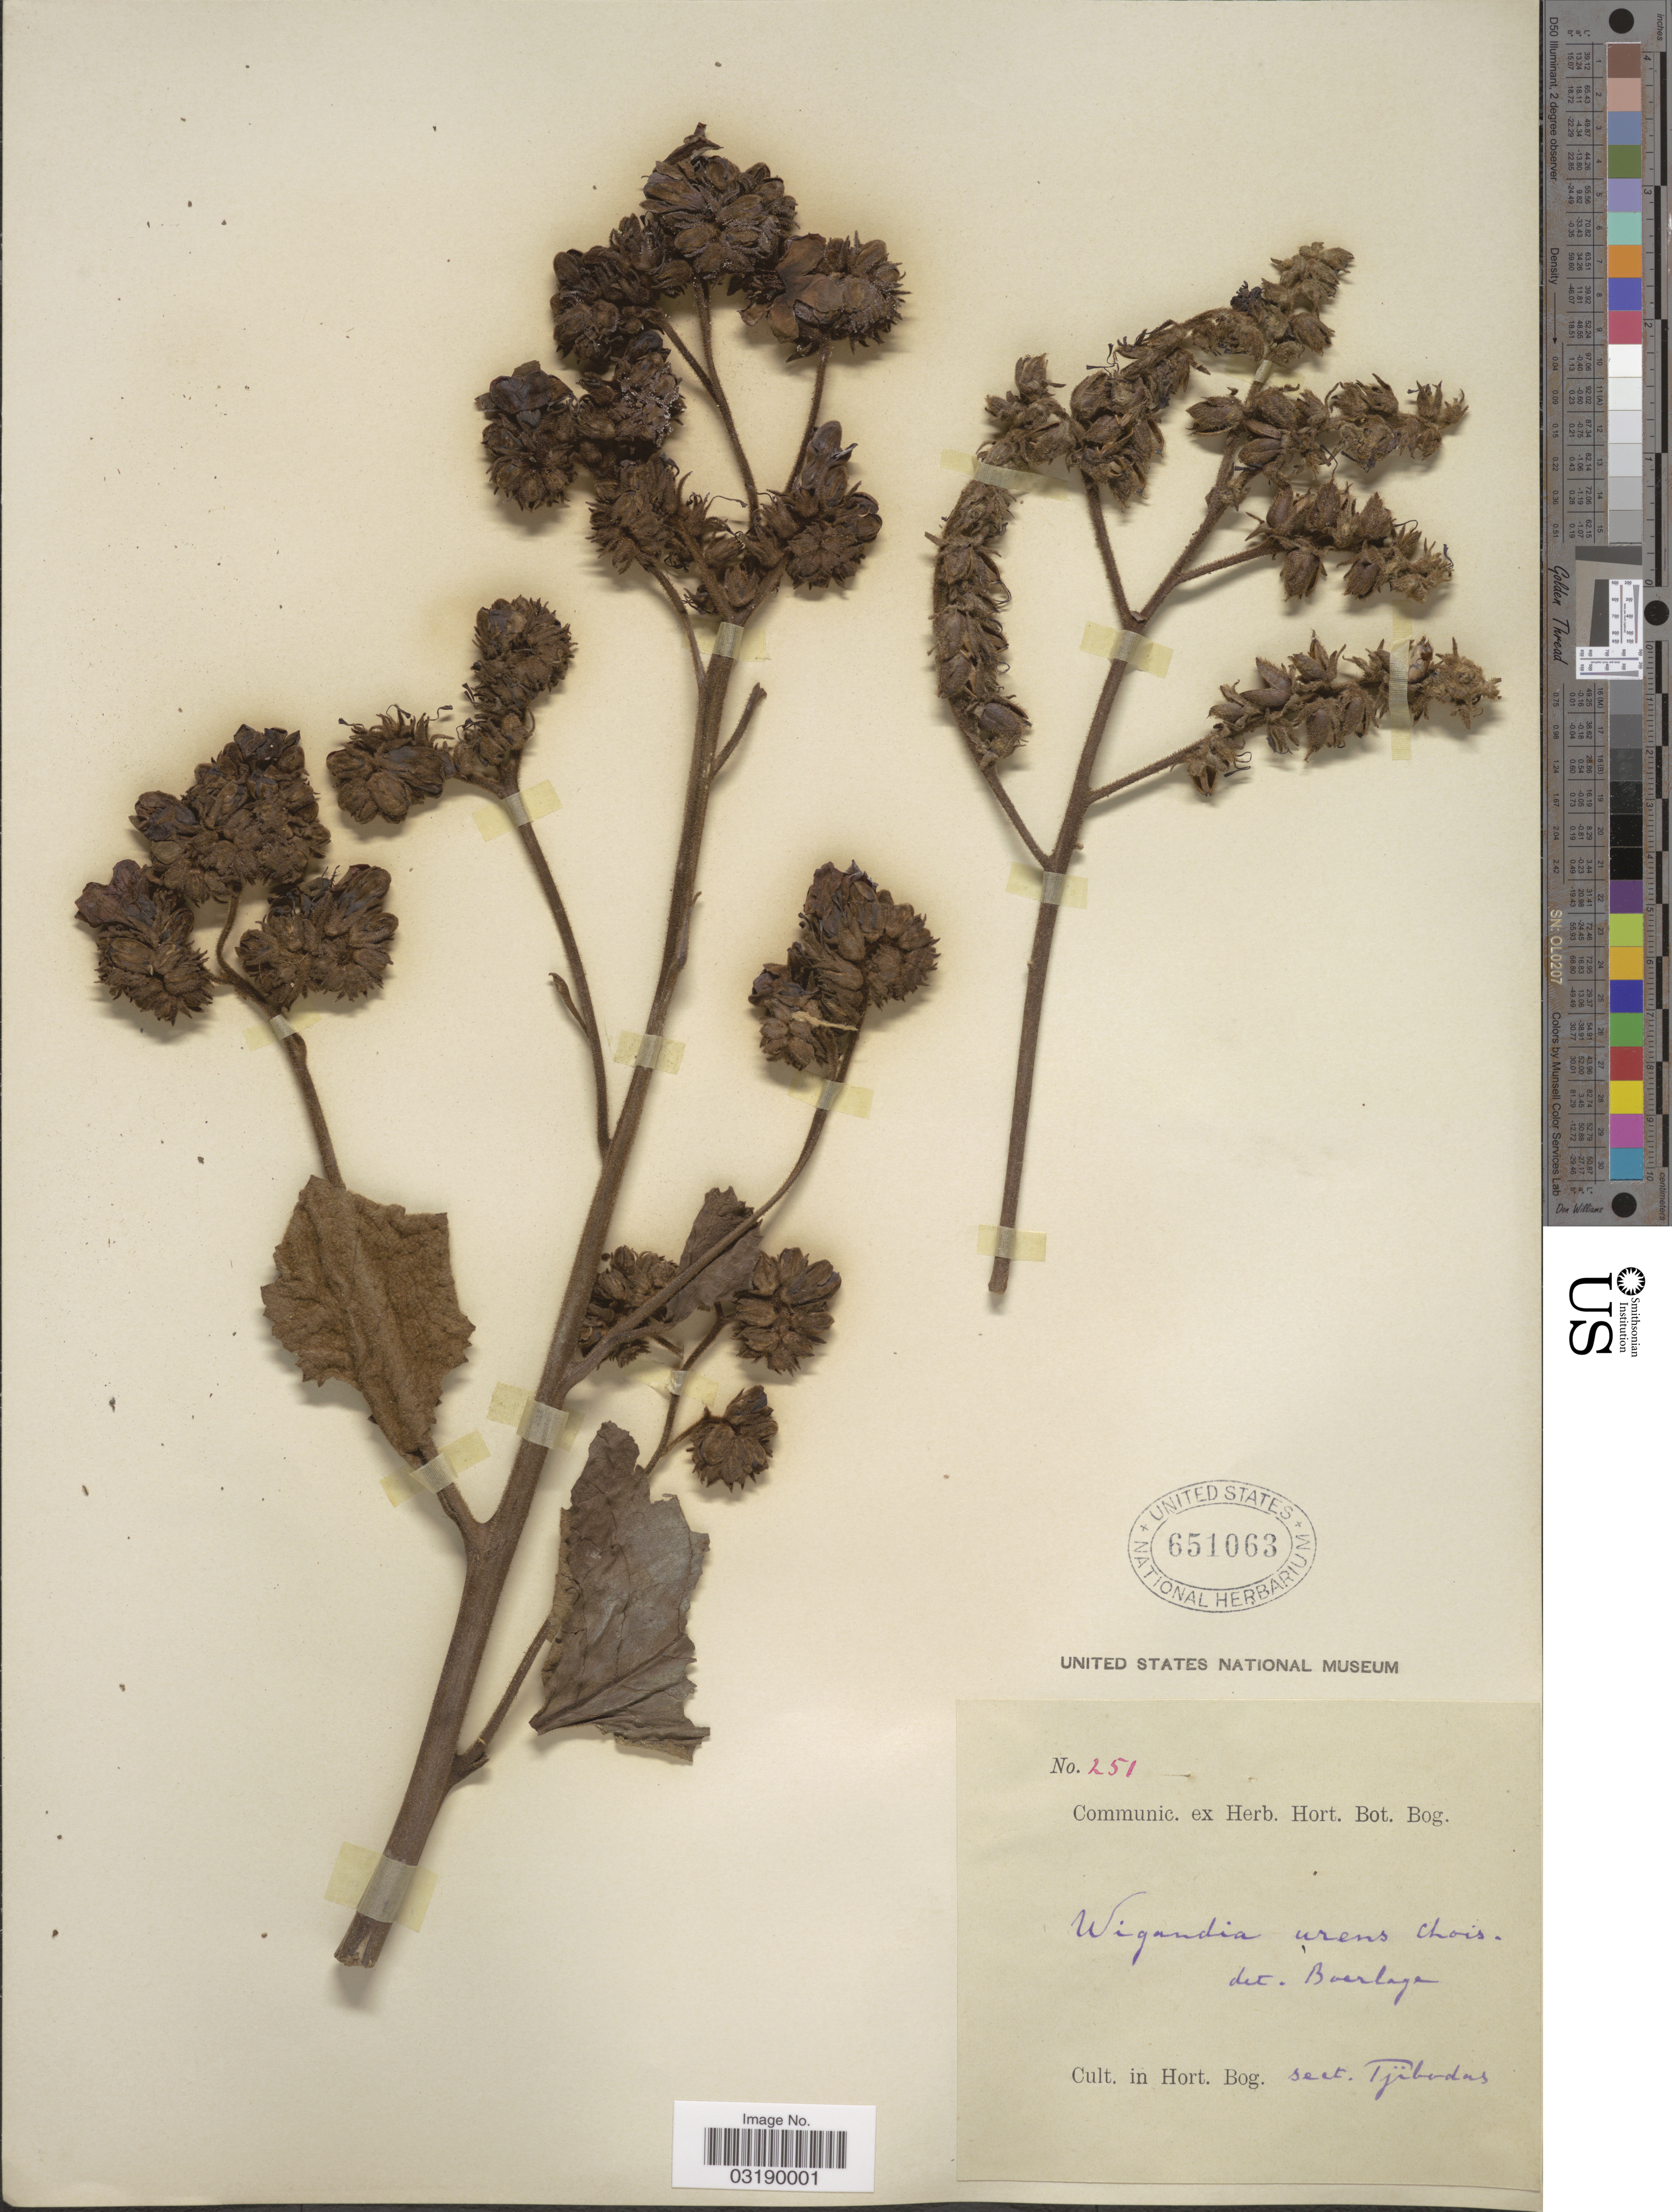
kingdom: Plantae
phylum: Tracheophyta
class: Magnoliopsida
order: Boraginales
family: Namaceae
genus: Wigandia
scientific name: Wigandia urens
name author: (Ruiz & Pav.) Kunth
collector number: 251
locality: In Hort. Bog., sect. Tjibodas.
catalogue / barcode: US 651063